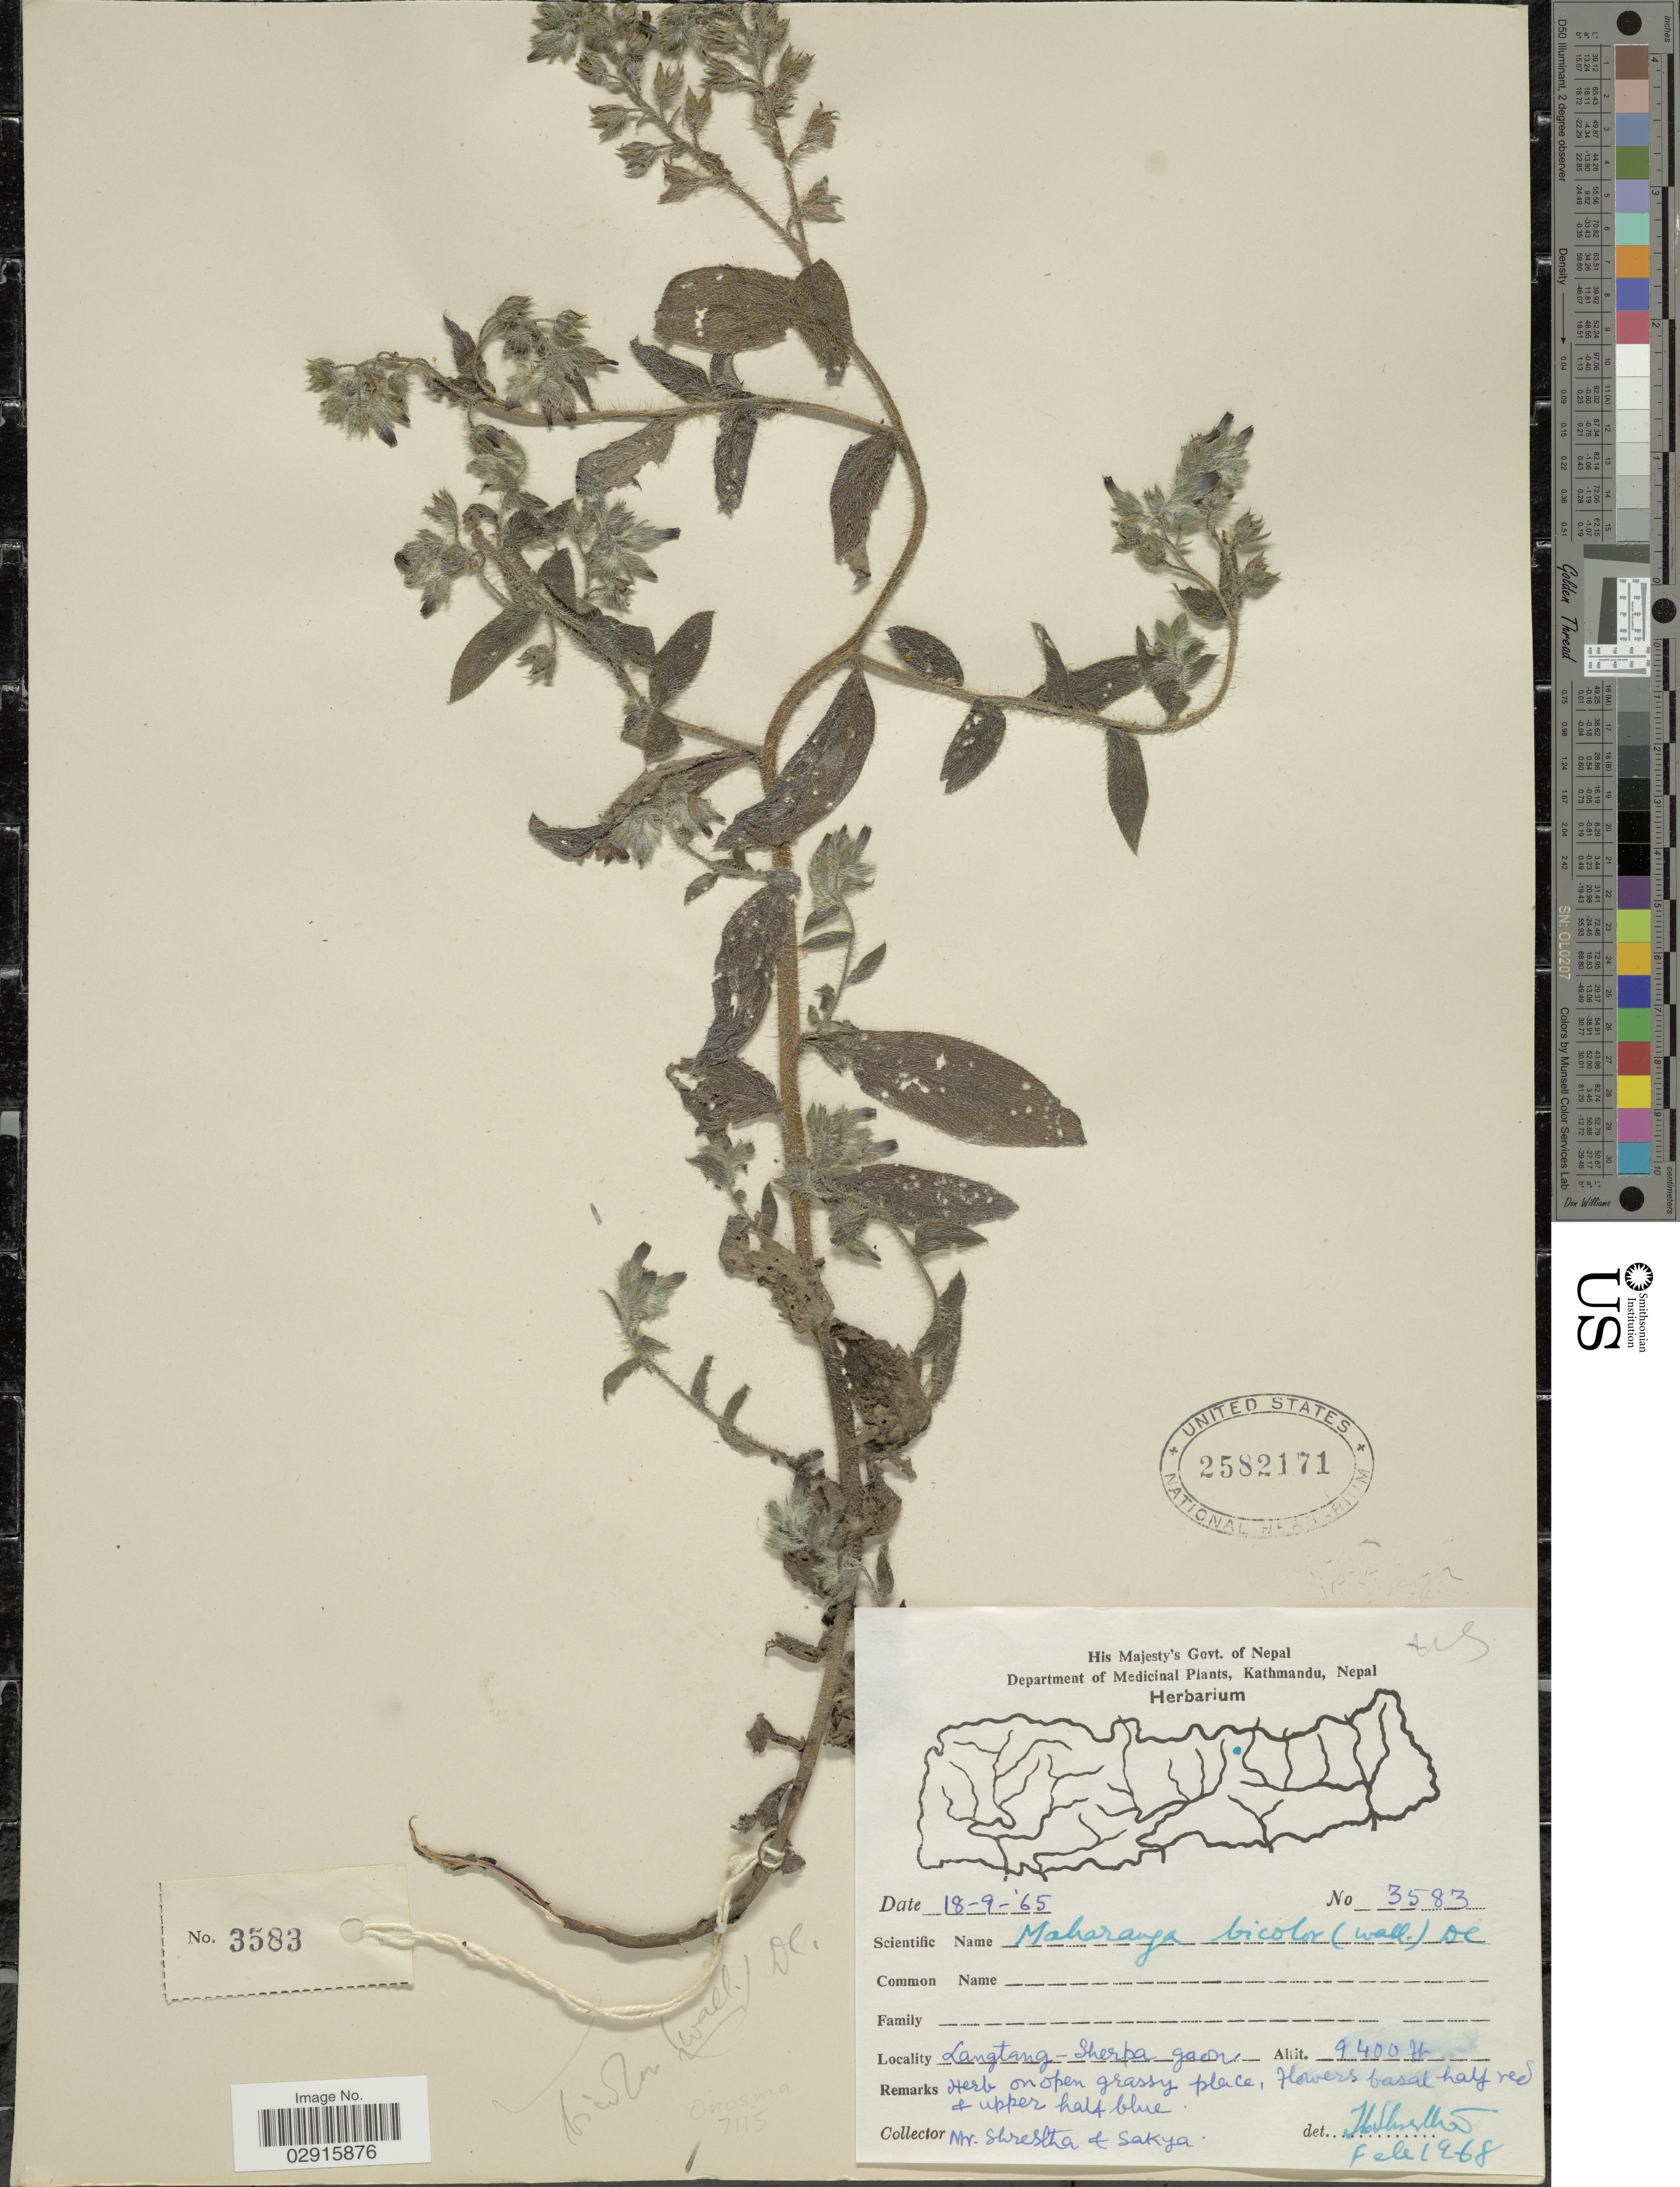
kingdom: Plantae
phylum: Tracheophyta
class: Magnoliopsida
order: Boraginales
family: Boraginaceae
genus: Onosma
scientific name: Onosma bicolor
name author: Wall. ex G. Don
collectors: -. Shrestha & P. Sakya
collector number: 3583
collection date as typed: Transcribed d/m/y: 18/9/65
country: Nepal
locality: Langtang-Sherpa gaon.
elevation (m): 2865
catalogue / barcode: US 2582171